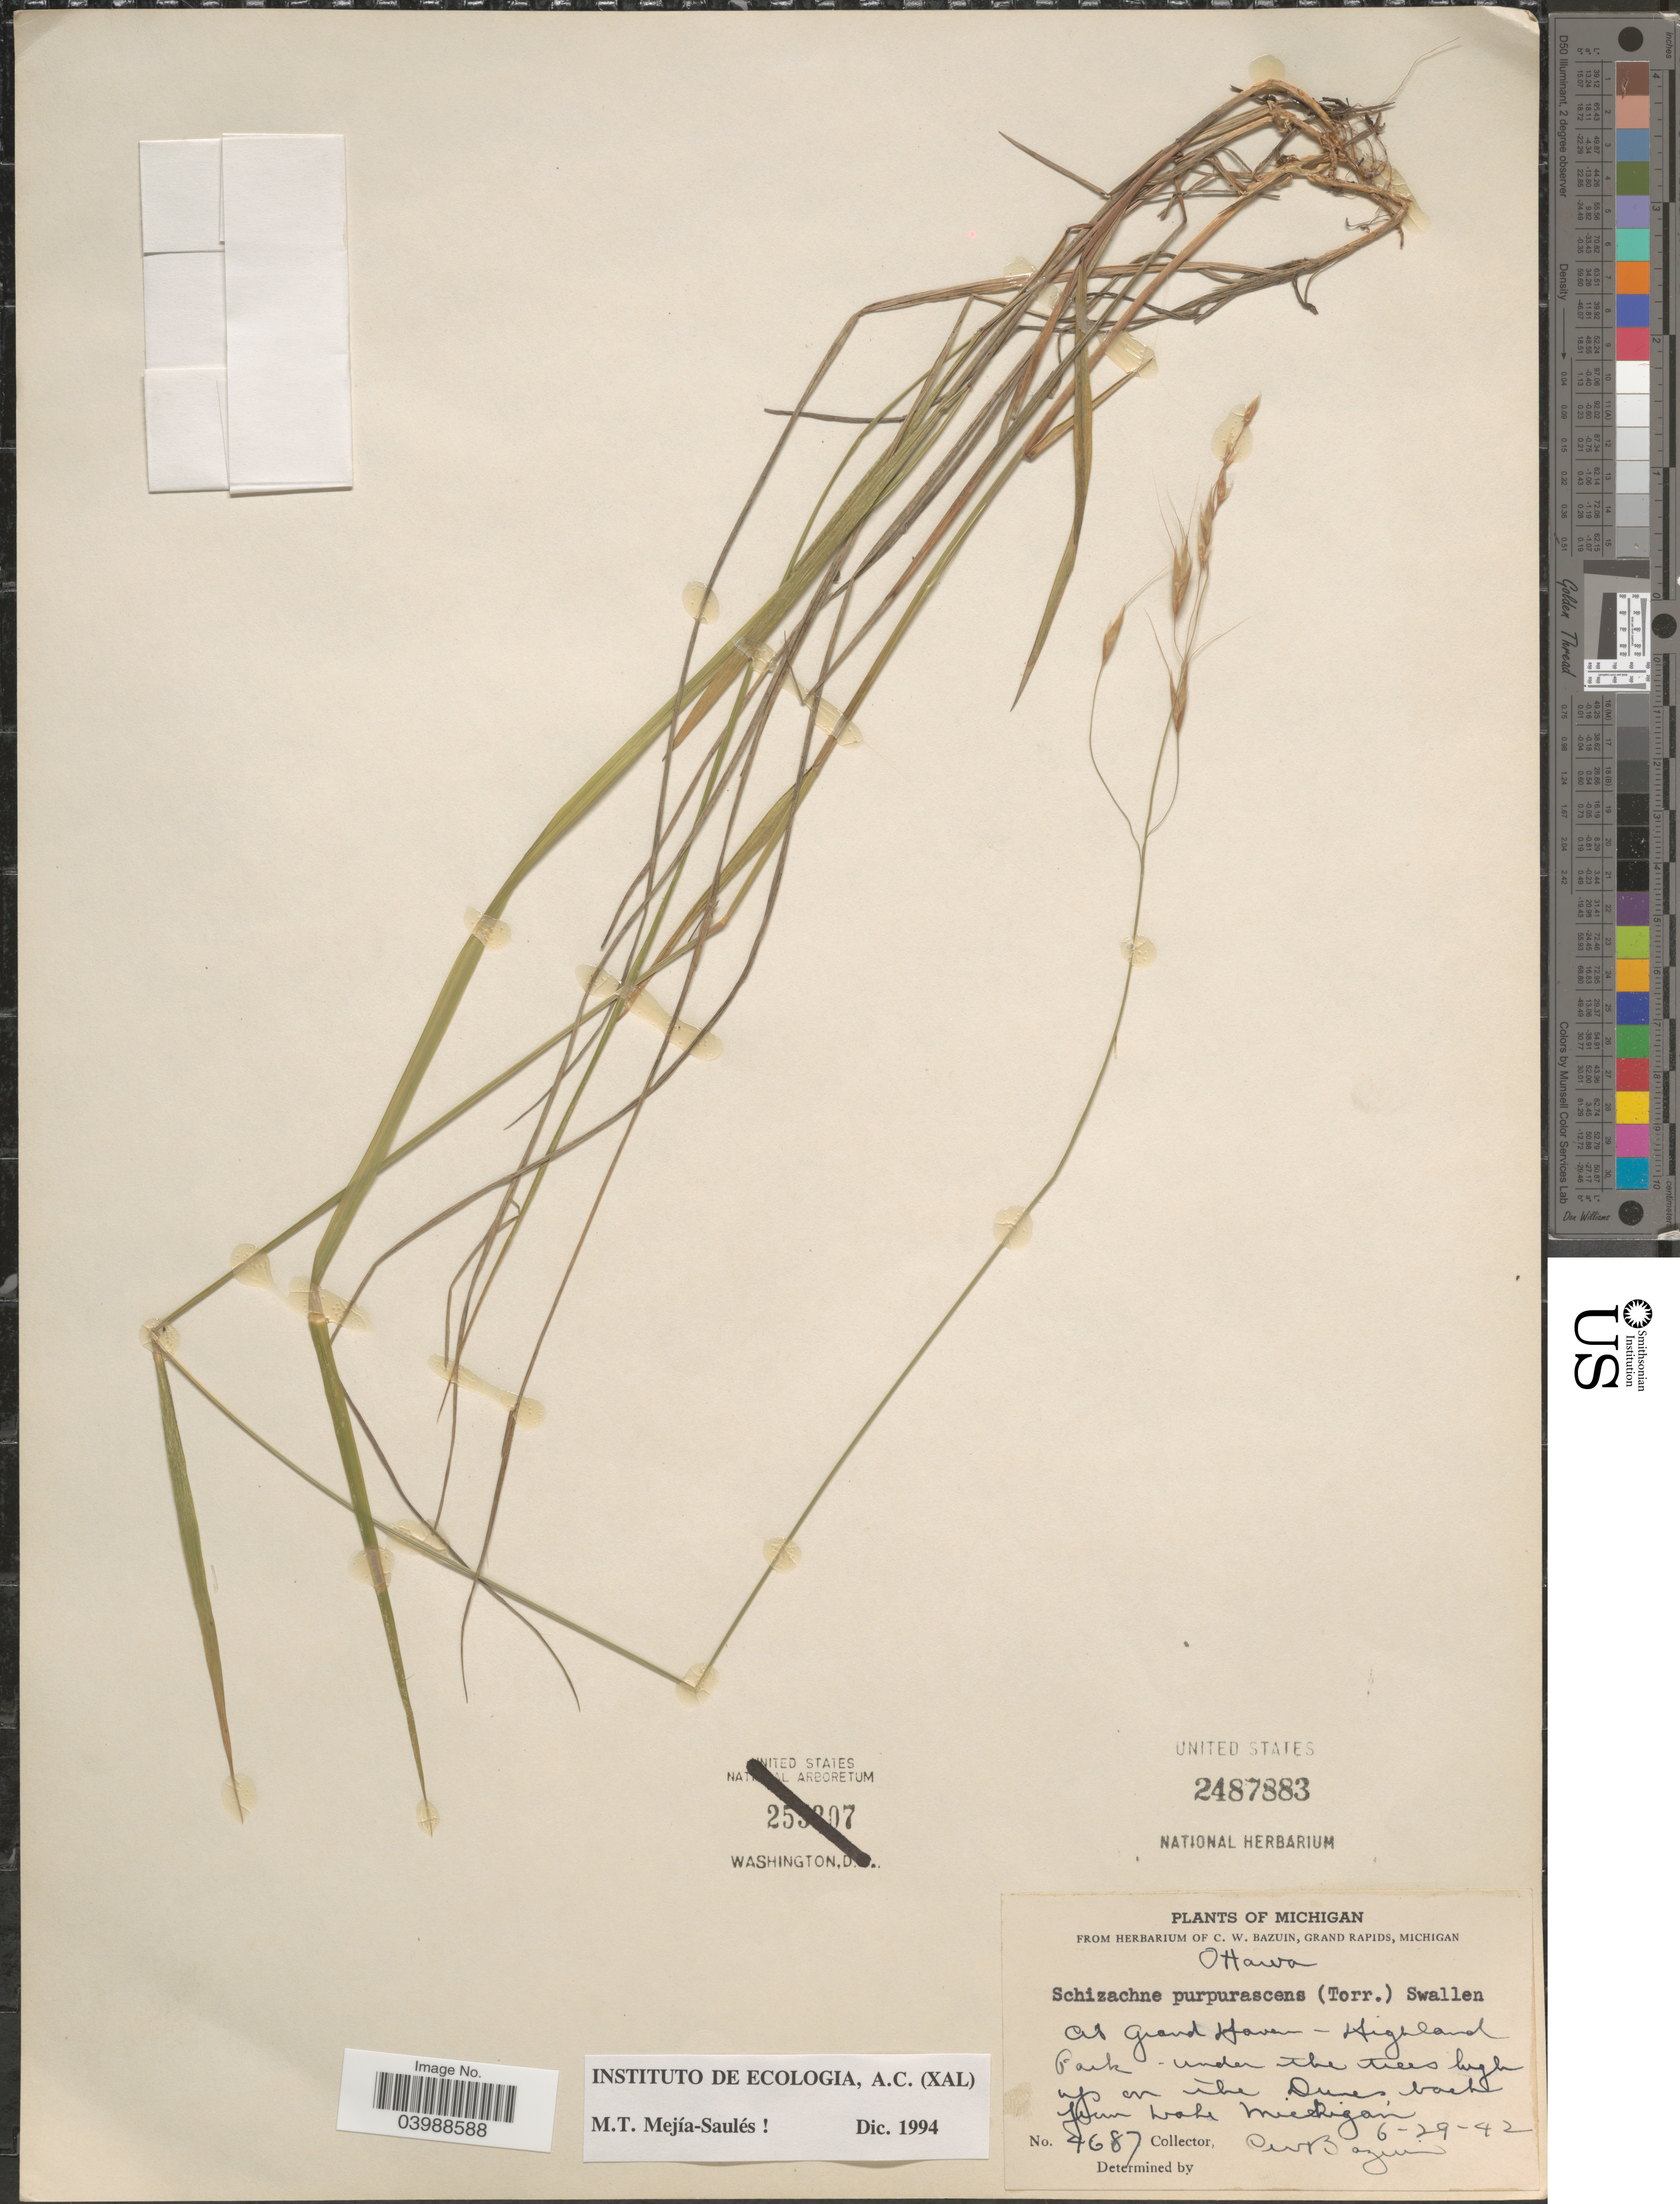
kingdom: Plantae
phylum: Tracheophyta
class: Liliopsida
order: Poales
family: Poaceae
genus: Schizachne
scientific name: Schizachne purpurascens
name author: (Torr.) Swallen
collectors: C. Bazuin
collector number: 4687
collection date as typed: Transcribed d/m/y: 29/6/42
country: United States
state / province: Michigan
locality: Ottawa. At Grand Haven - Highland Park. Under the trees high up on the Dunes, back from Lake Michigan.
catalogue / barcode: US 2487883